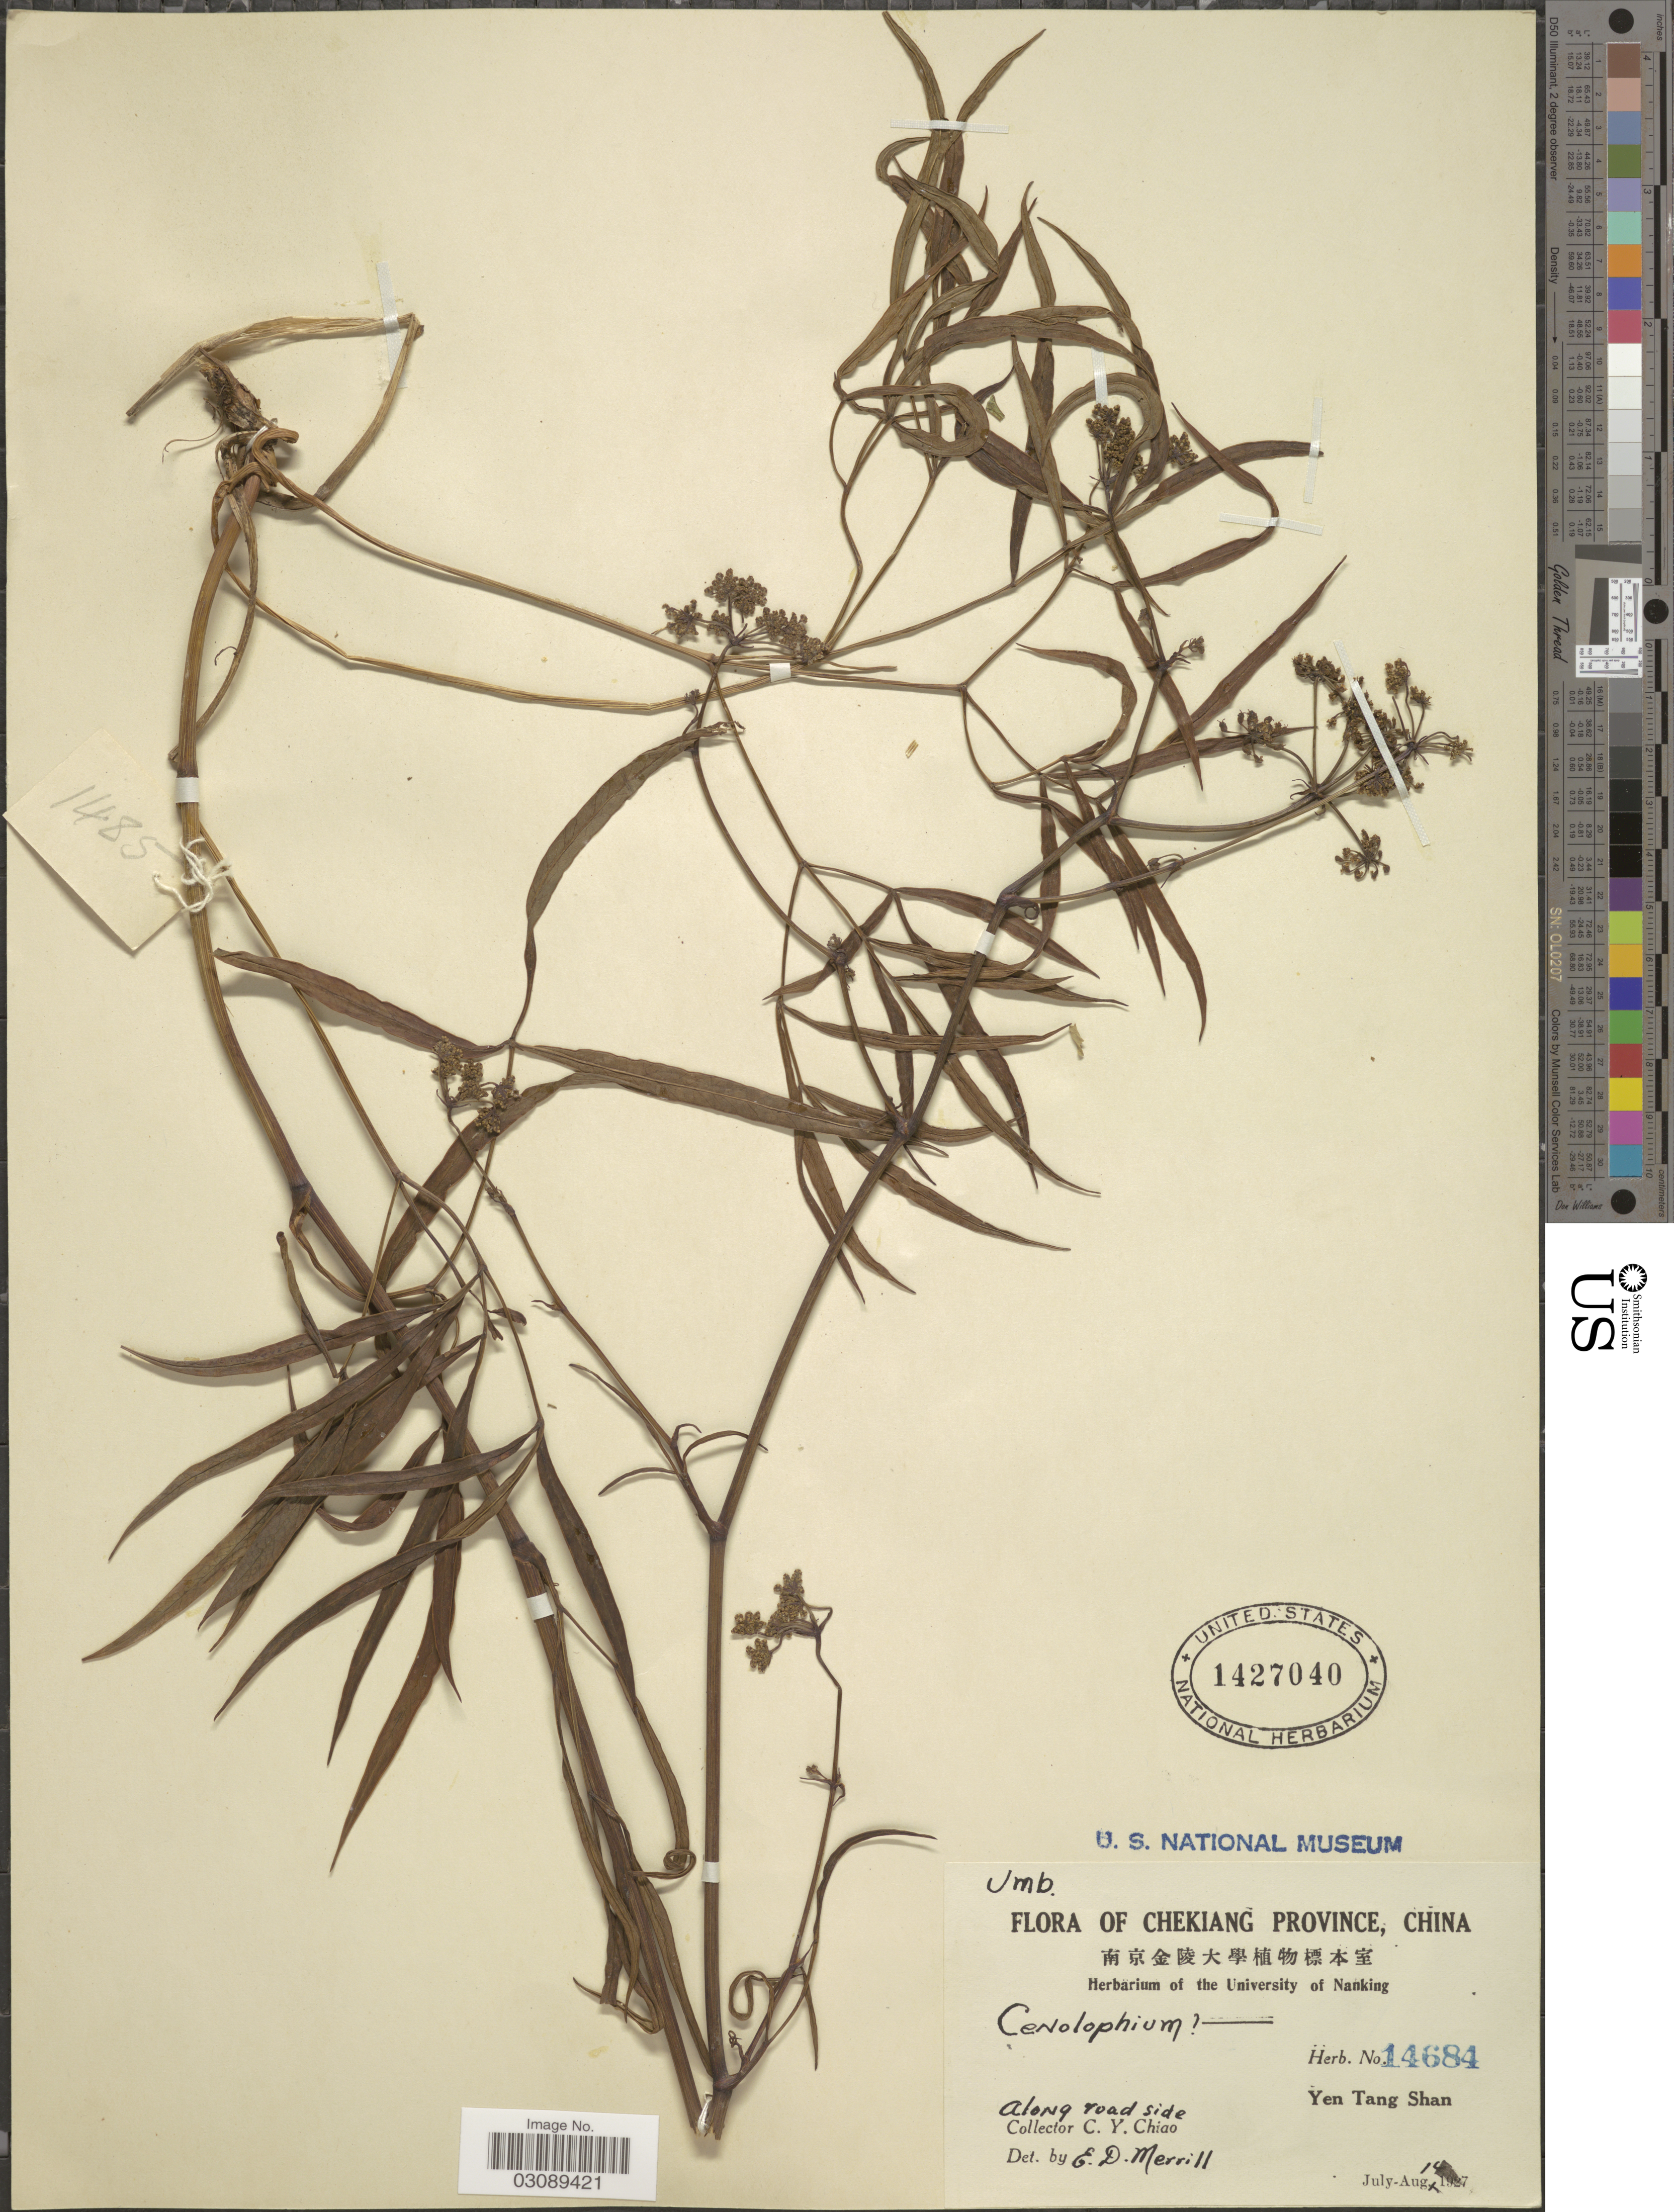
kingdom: Plantae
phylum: Tracheophyta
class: Magnoliopsida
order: Apiales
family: Apiaceae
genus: Cenolophium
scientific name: Cenolophium sp.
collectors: C. Y. Chiao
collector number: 14684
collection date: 1927-07-14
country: China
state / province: Zhejiang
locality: Chekiang. Yen Tang Shan.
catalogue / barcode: US 1427040